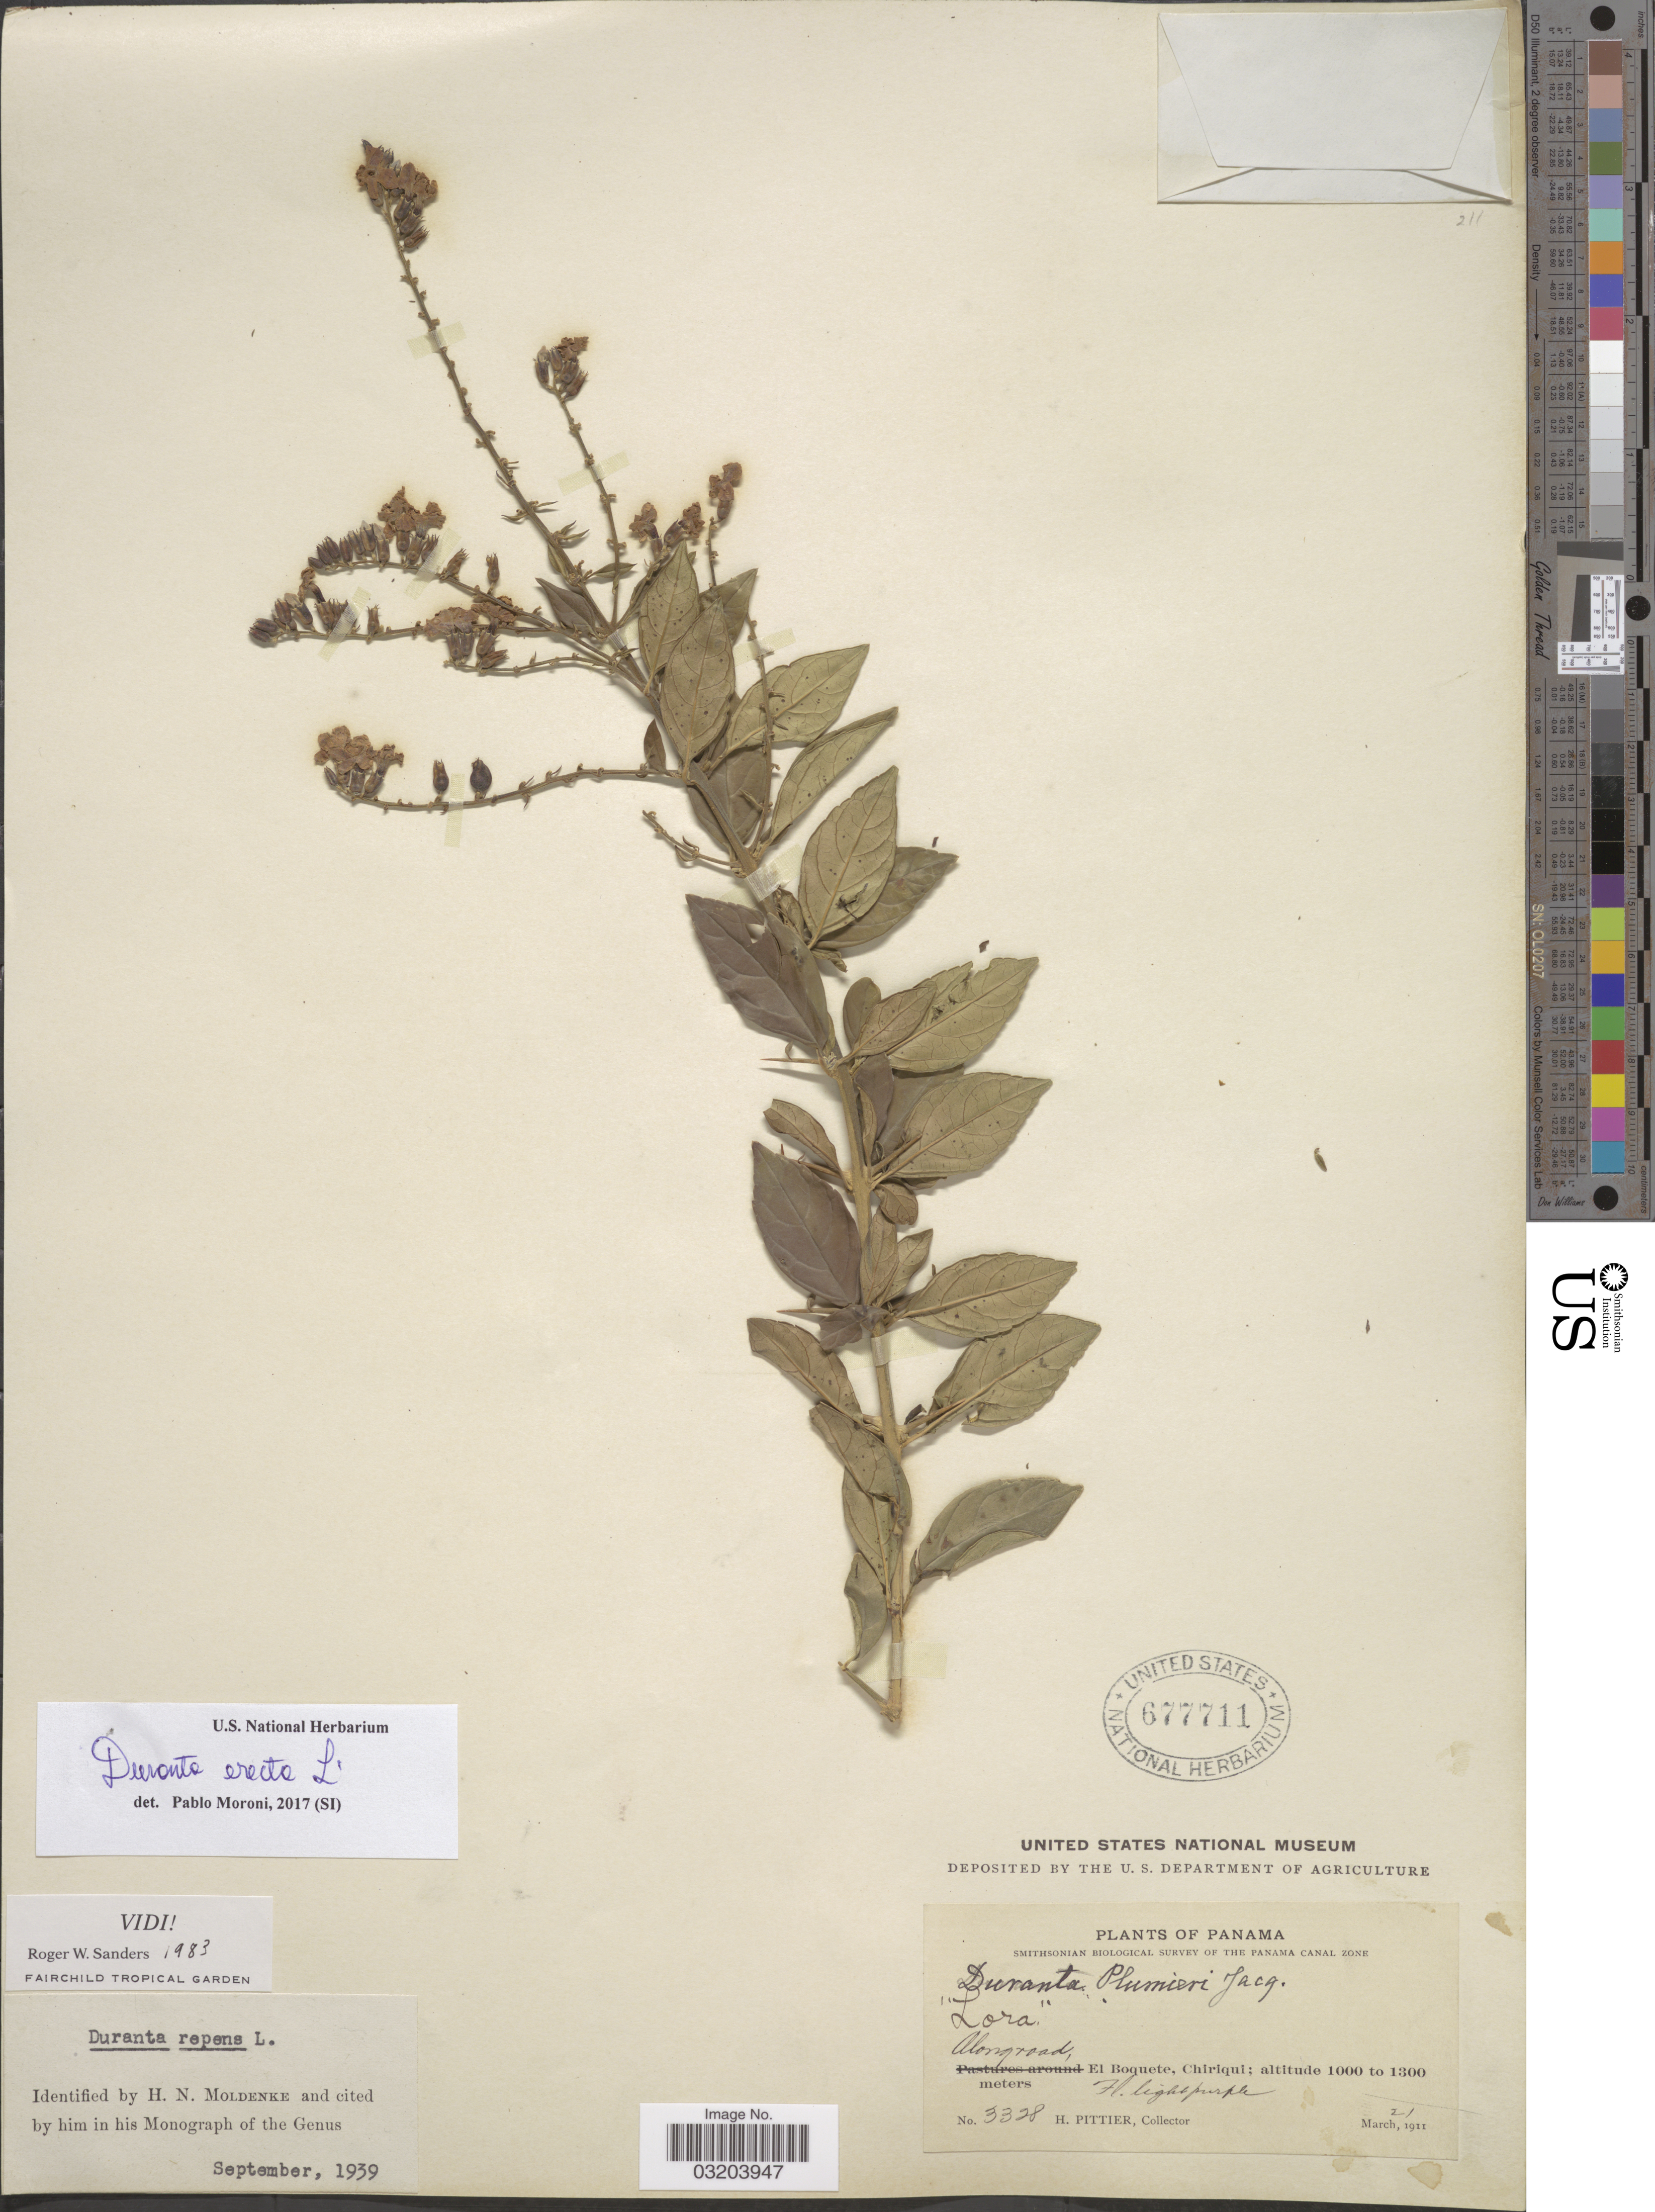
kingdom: Plantae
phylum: Tracheophyta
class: Magnoliopsida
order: Lamiales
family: Verbenaceae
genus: Duranta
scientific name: Duranta erecta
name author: L.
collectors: H. F. Pittier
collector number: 3328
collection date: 1911-03-21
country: Panama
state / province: Chiriqui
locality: The Panama Canal Zone. El Boquete.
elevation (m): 1000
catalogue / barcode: US 677711